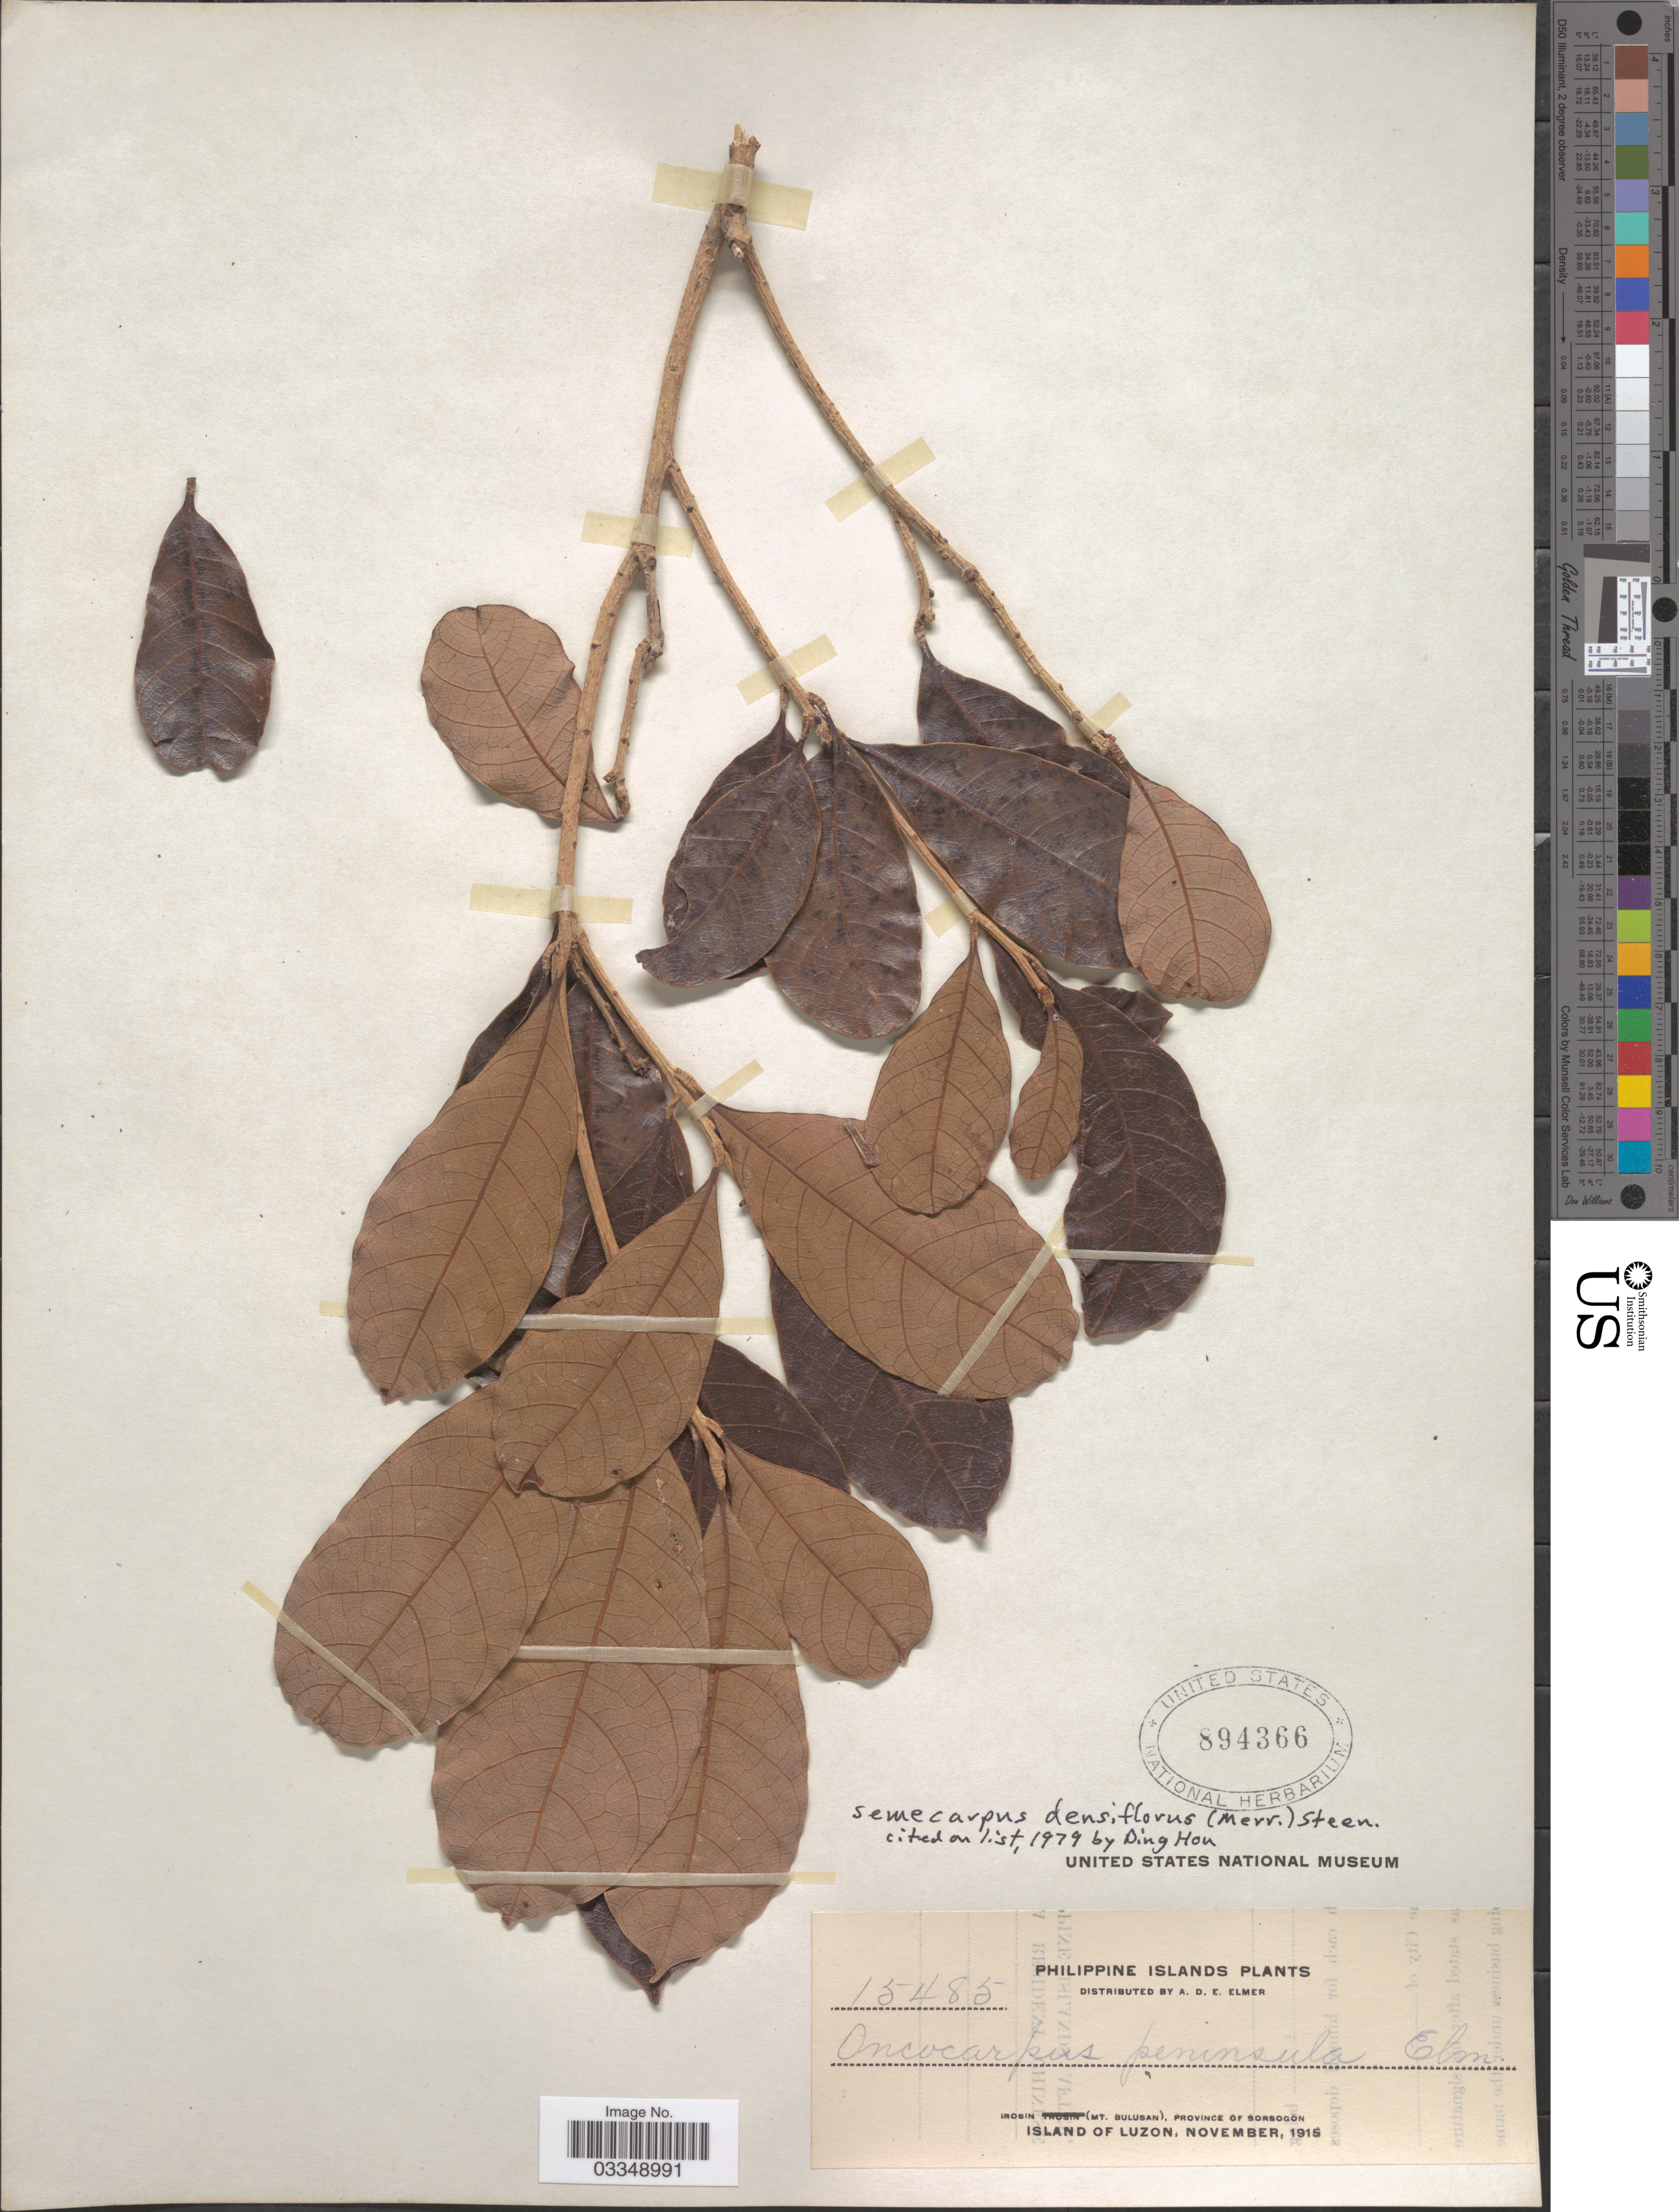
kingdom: Plantae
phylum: Tracheophyta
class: Magnoliopsida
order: Sapindales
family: Anacardiaceae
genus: Semecarpus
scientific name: Semecarpus densiflorus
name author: (Merr.) Steenis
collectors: A. D. E. Elmer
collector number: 15485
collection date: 1915-11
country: Philippines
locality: Philippine Islands. Irosin (Mt. Bulusan), Province of Sorsogon. Island of Luzon.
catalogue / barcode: US 894366